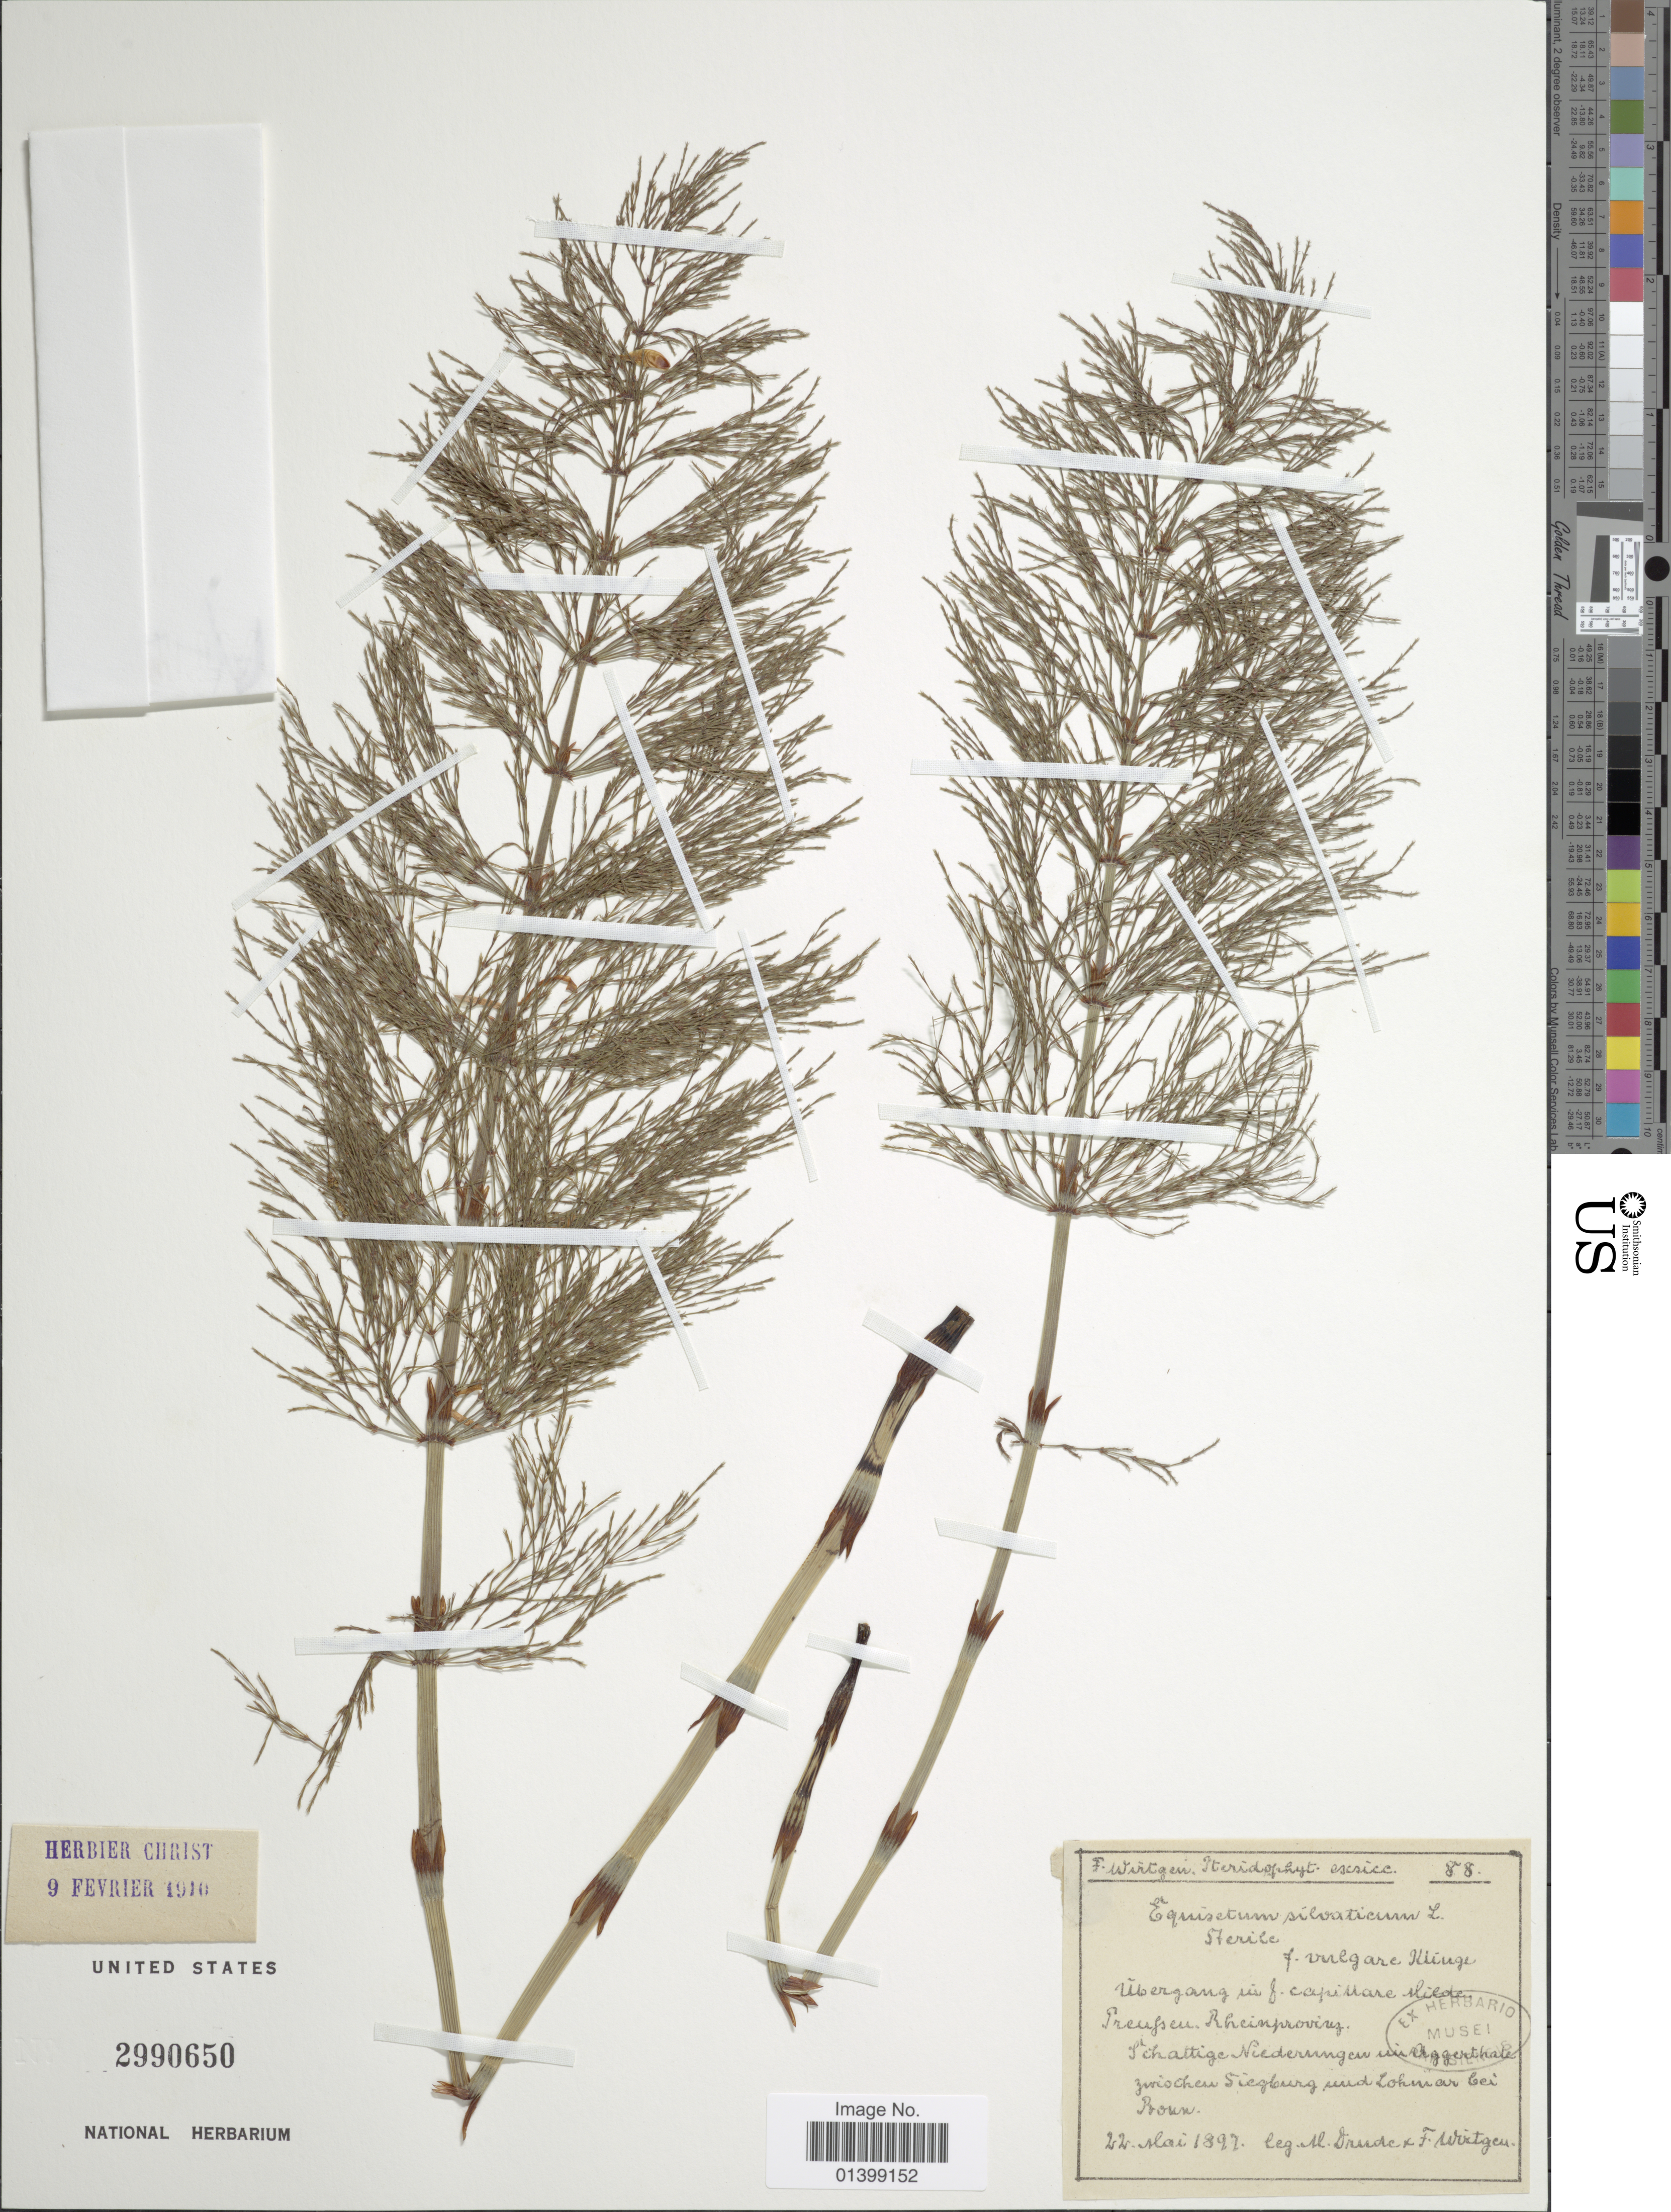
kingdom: Plantae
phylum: Tracheophyta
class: Polypodiopsida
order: Equisetales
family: Equisetaceae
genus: Equisetum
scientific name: Equisetum sylvaticum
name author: L.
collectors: M. Drude & F. Wirtgen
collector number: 88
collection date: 1897-05-22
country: Germany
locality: Preussen Rheinprovinz, Schattiige Niederringen im Aggertale zwisschen Siegburg und Lohmar bei Bonn [interpreted]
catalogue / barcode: US 2990650